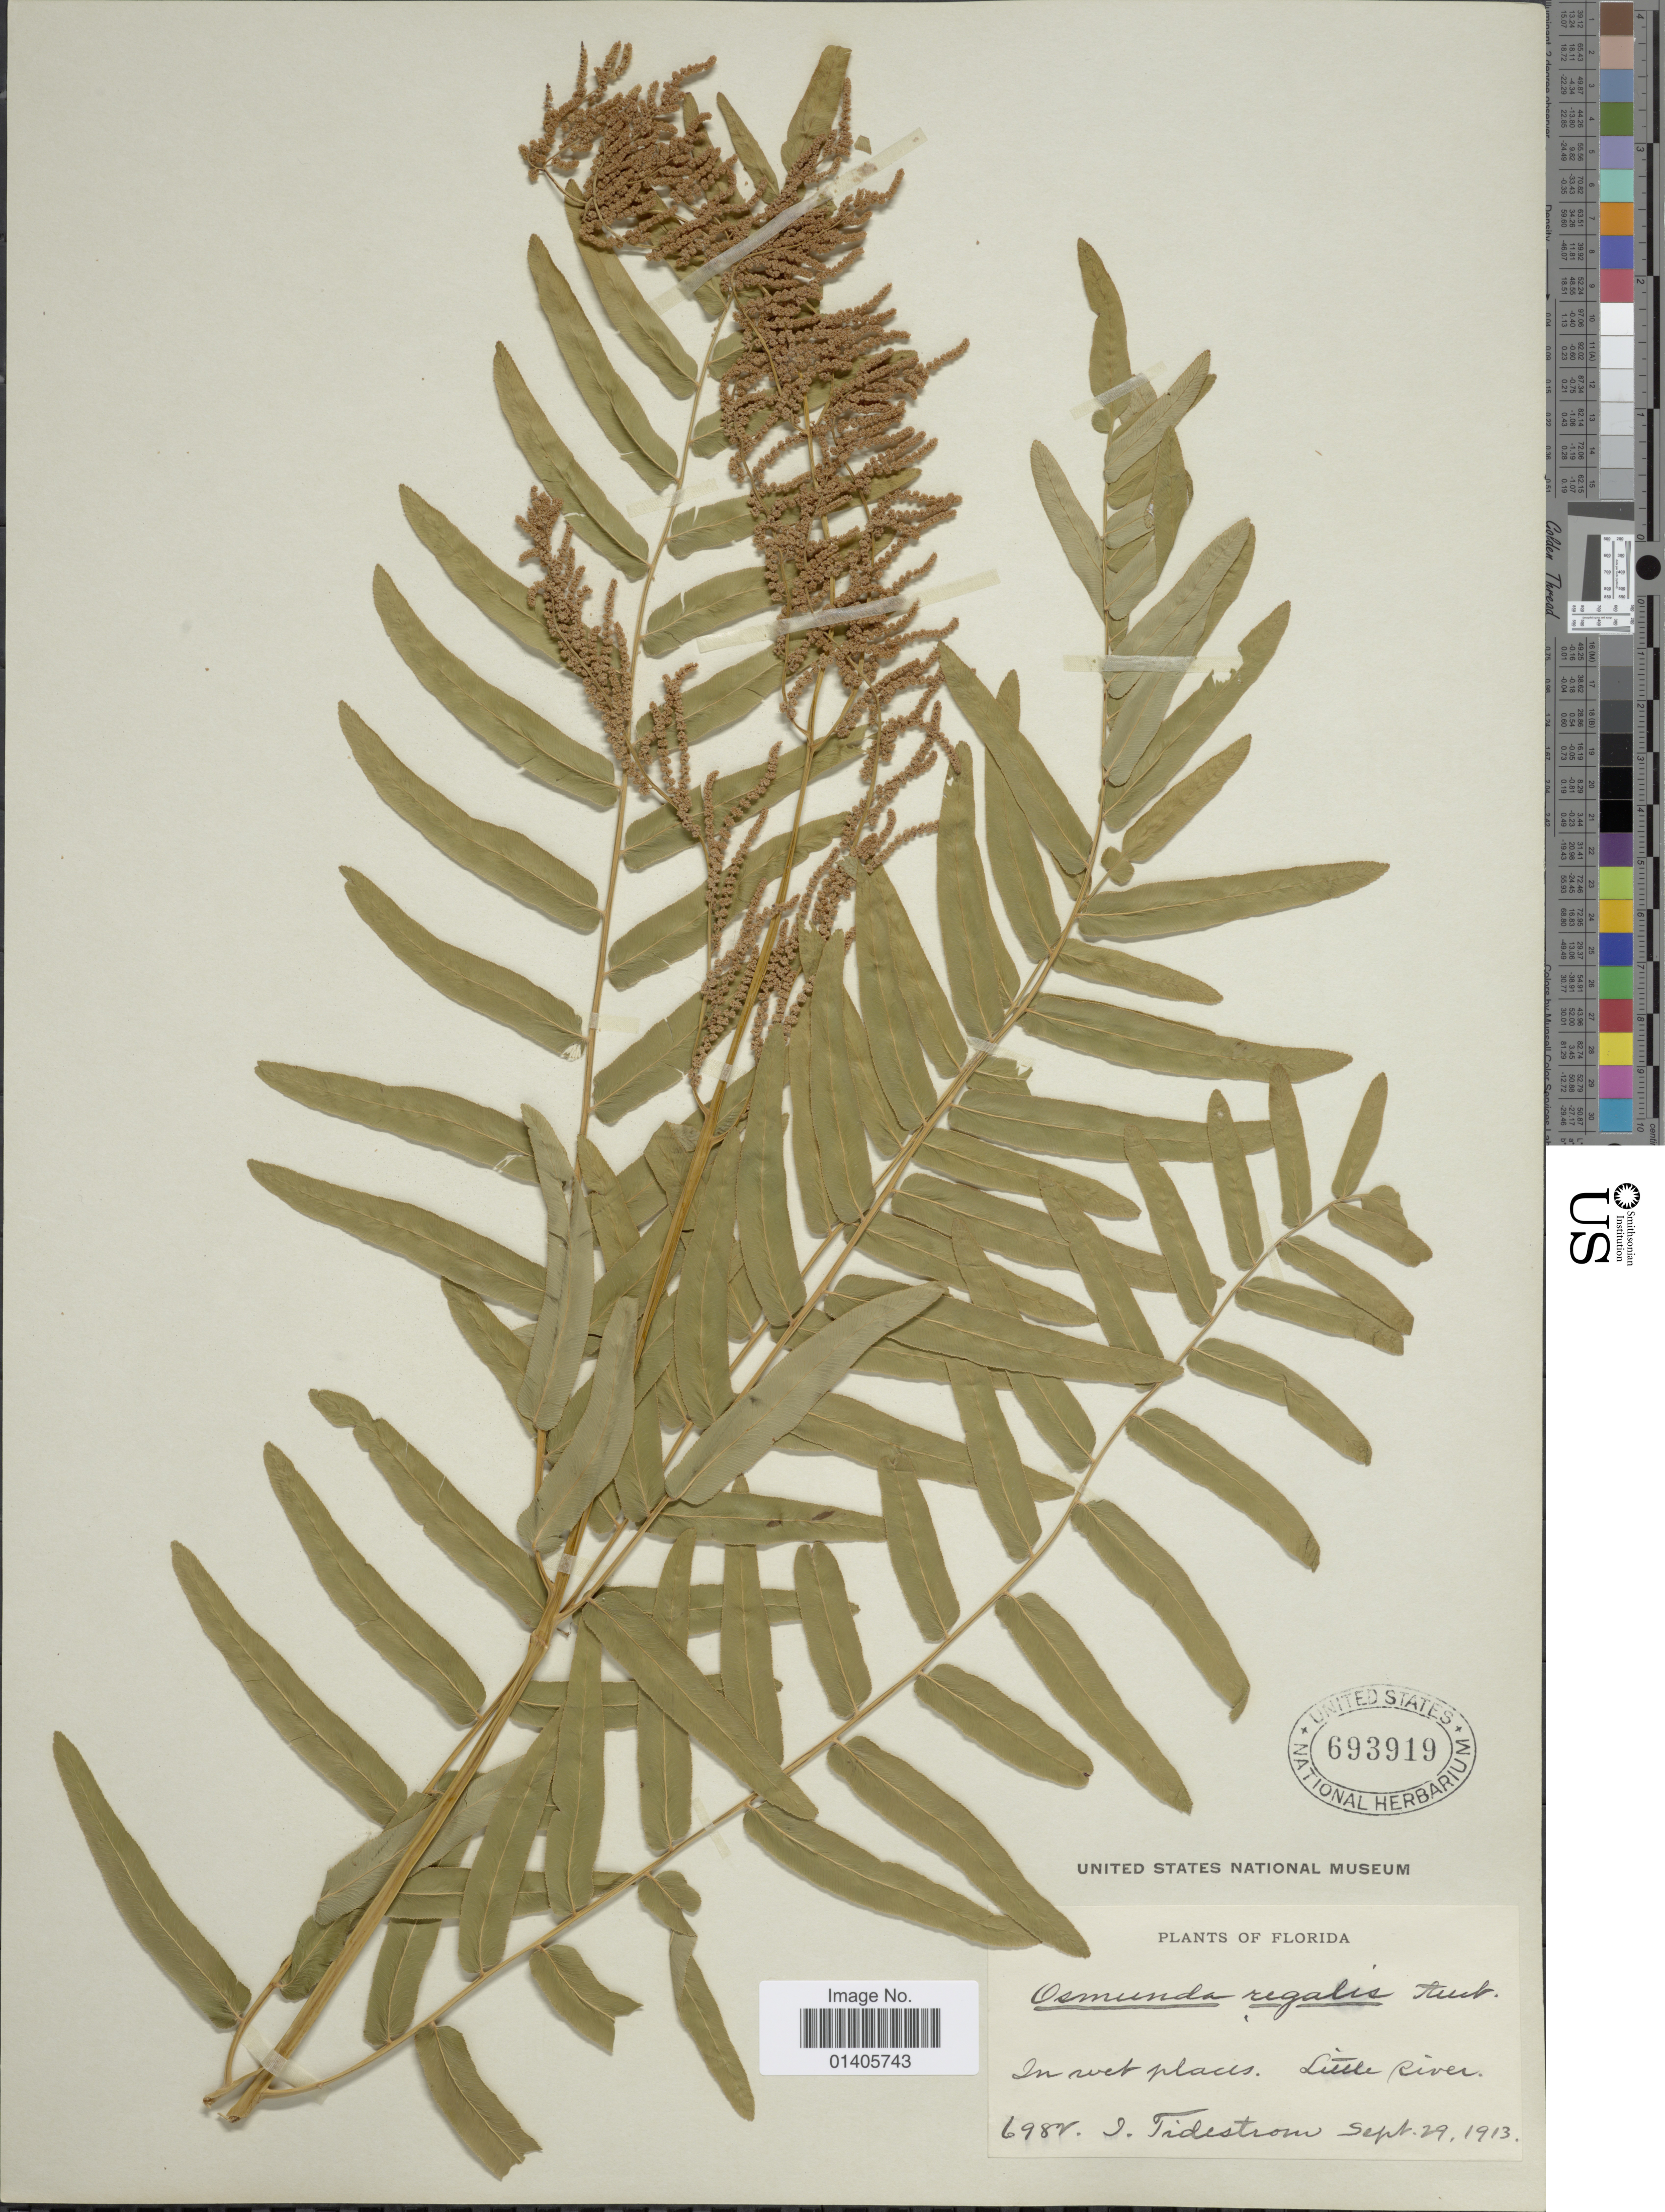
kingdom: Plantae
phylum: Tracheophyta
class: Polypodiopsida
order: Osmundales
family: Osmundaceae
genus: Osmunda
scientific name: Osmunda regalis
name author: L.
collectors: I. F. Tidestrom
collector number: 6982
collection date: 1913-09-29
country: United States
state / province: Florida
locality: Little River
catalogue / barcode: US 693919